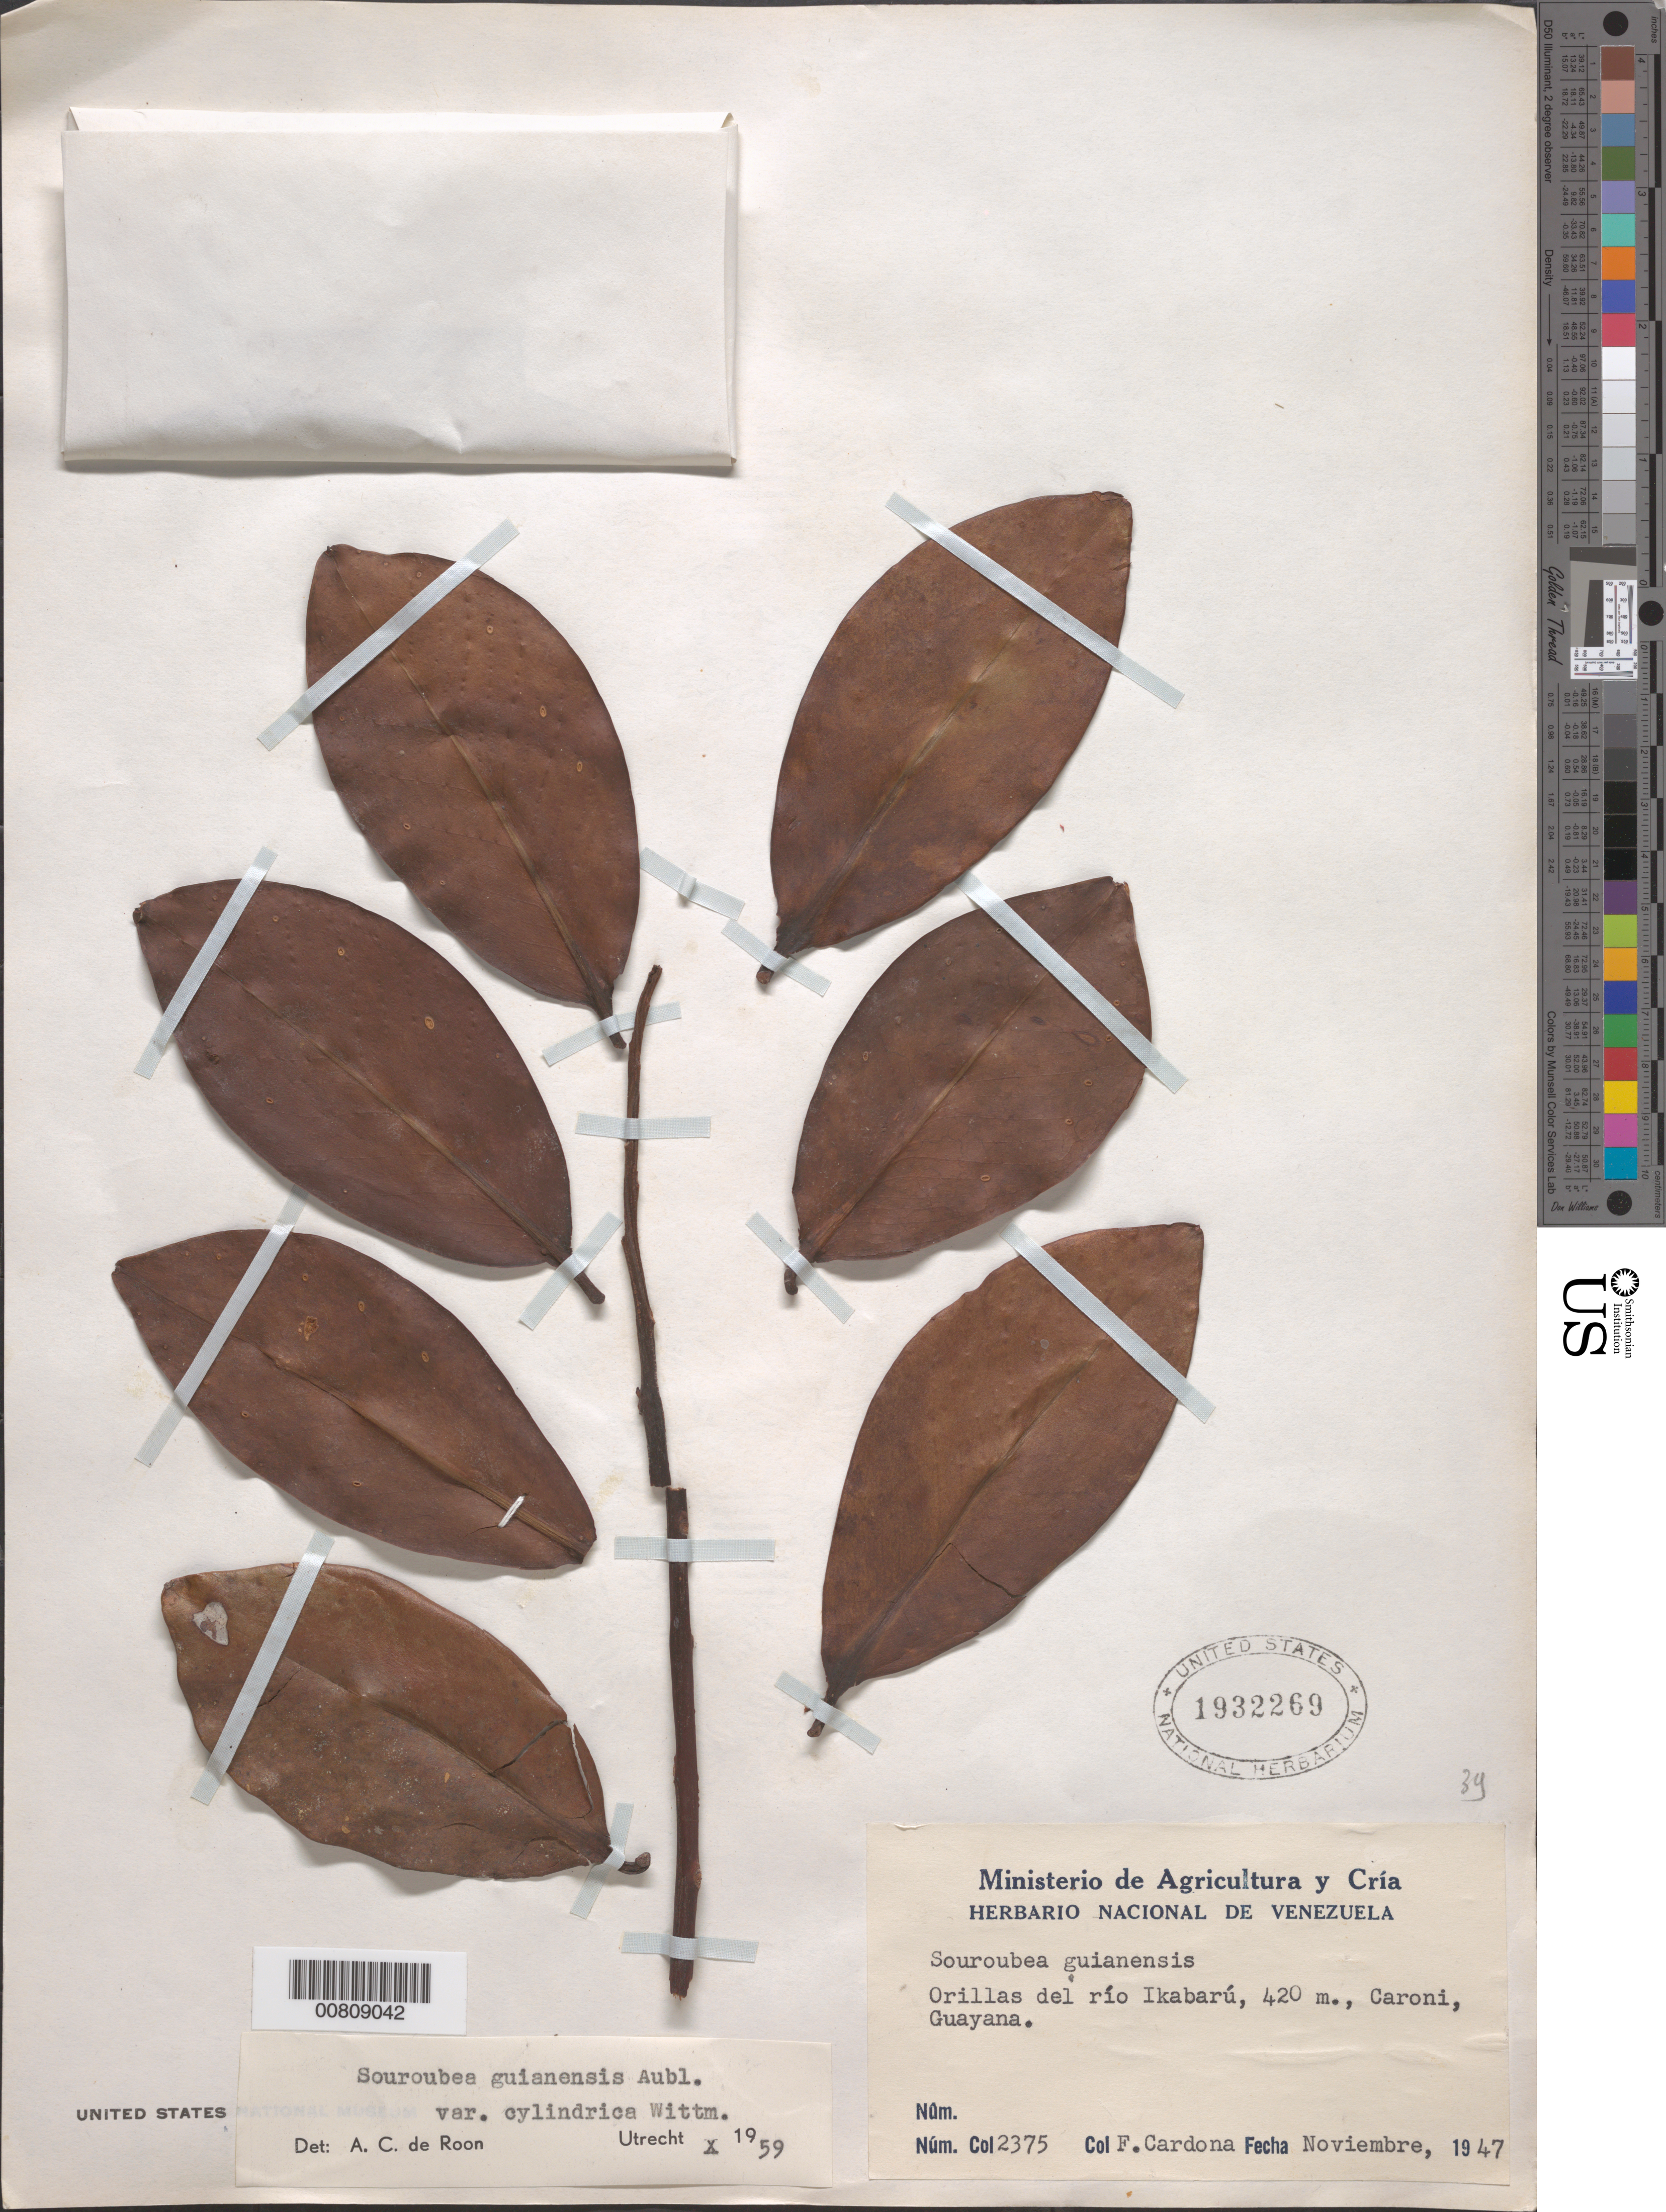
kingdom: Plantae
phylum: Tracheophyta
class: Magnoliopsida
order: Ericales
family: Marcgraviaceae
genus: Souroubea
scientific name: Souroubea guianensis var. cylindrica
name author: (Wittm.) de Roon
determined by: de Roon, A. C.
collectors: F. Cardona Puig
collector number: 2375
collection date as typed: Nov-47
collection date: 1947-11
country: Venezuela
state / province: Bolívar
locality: Río Icabarú, Caroní, Guayana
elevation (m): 420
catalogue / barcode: US 1932269